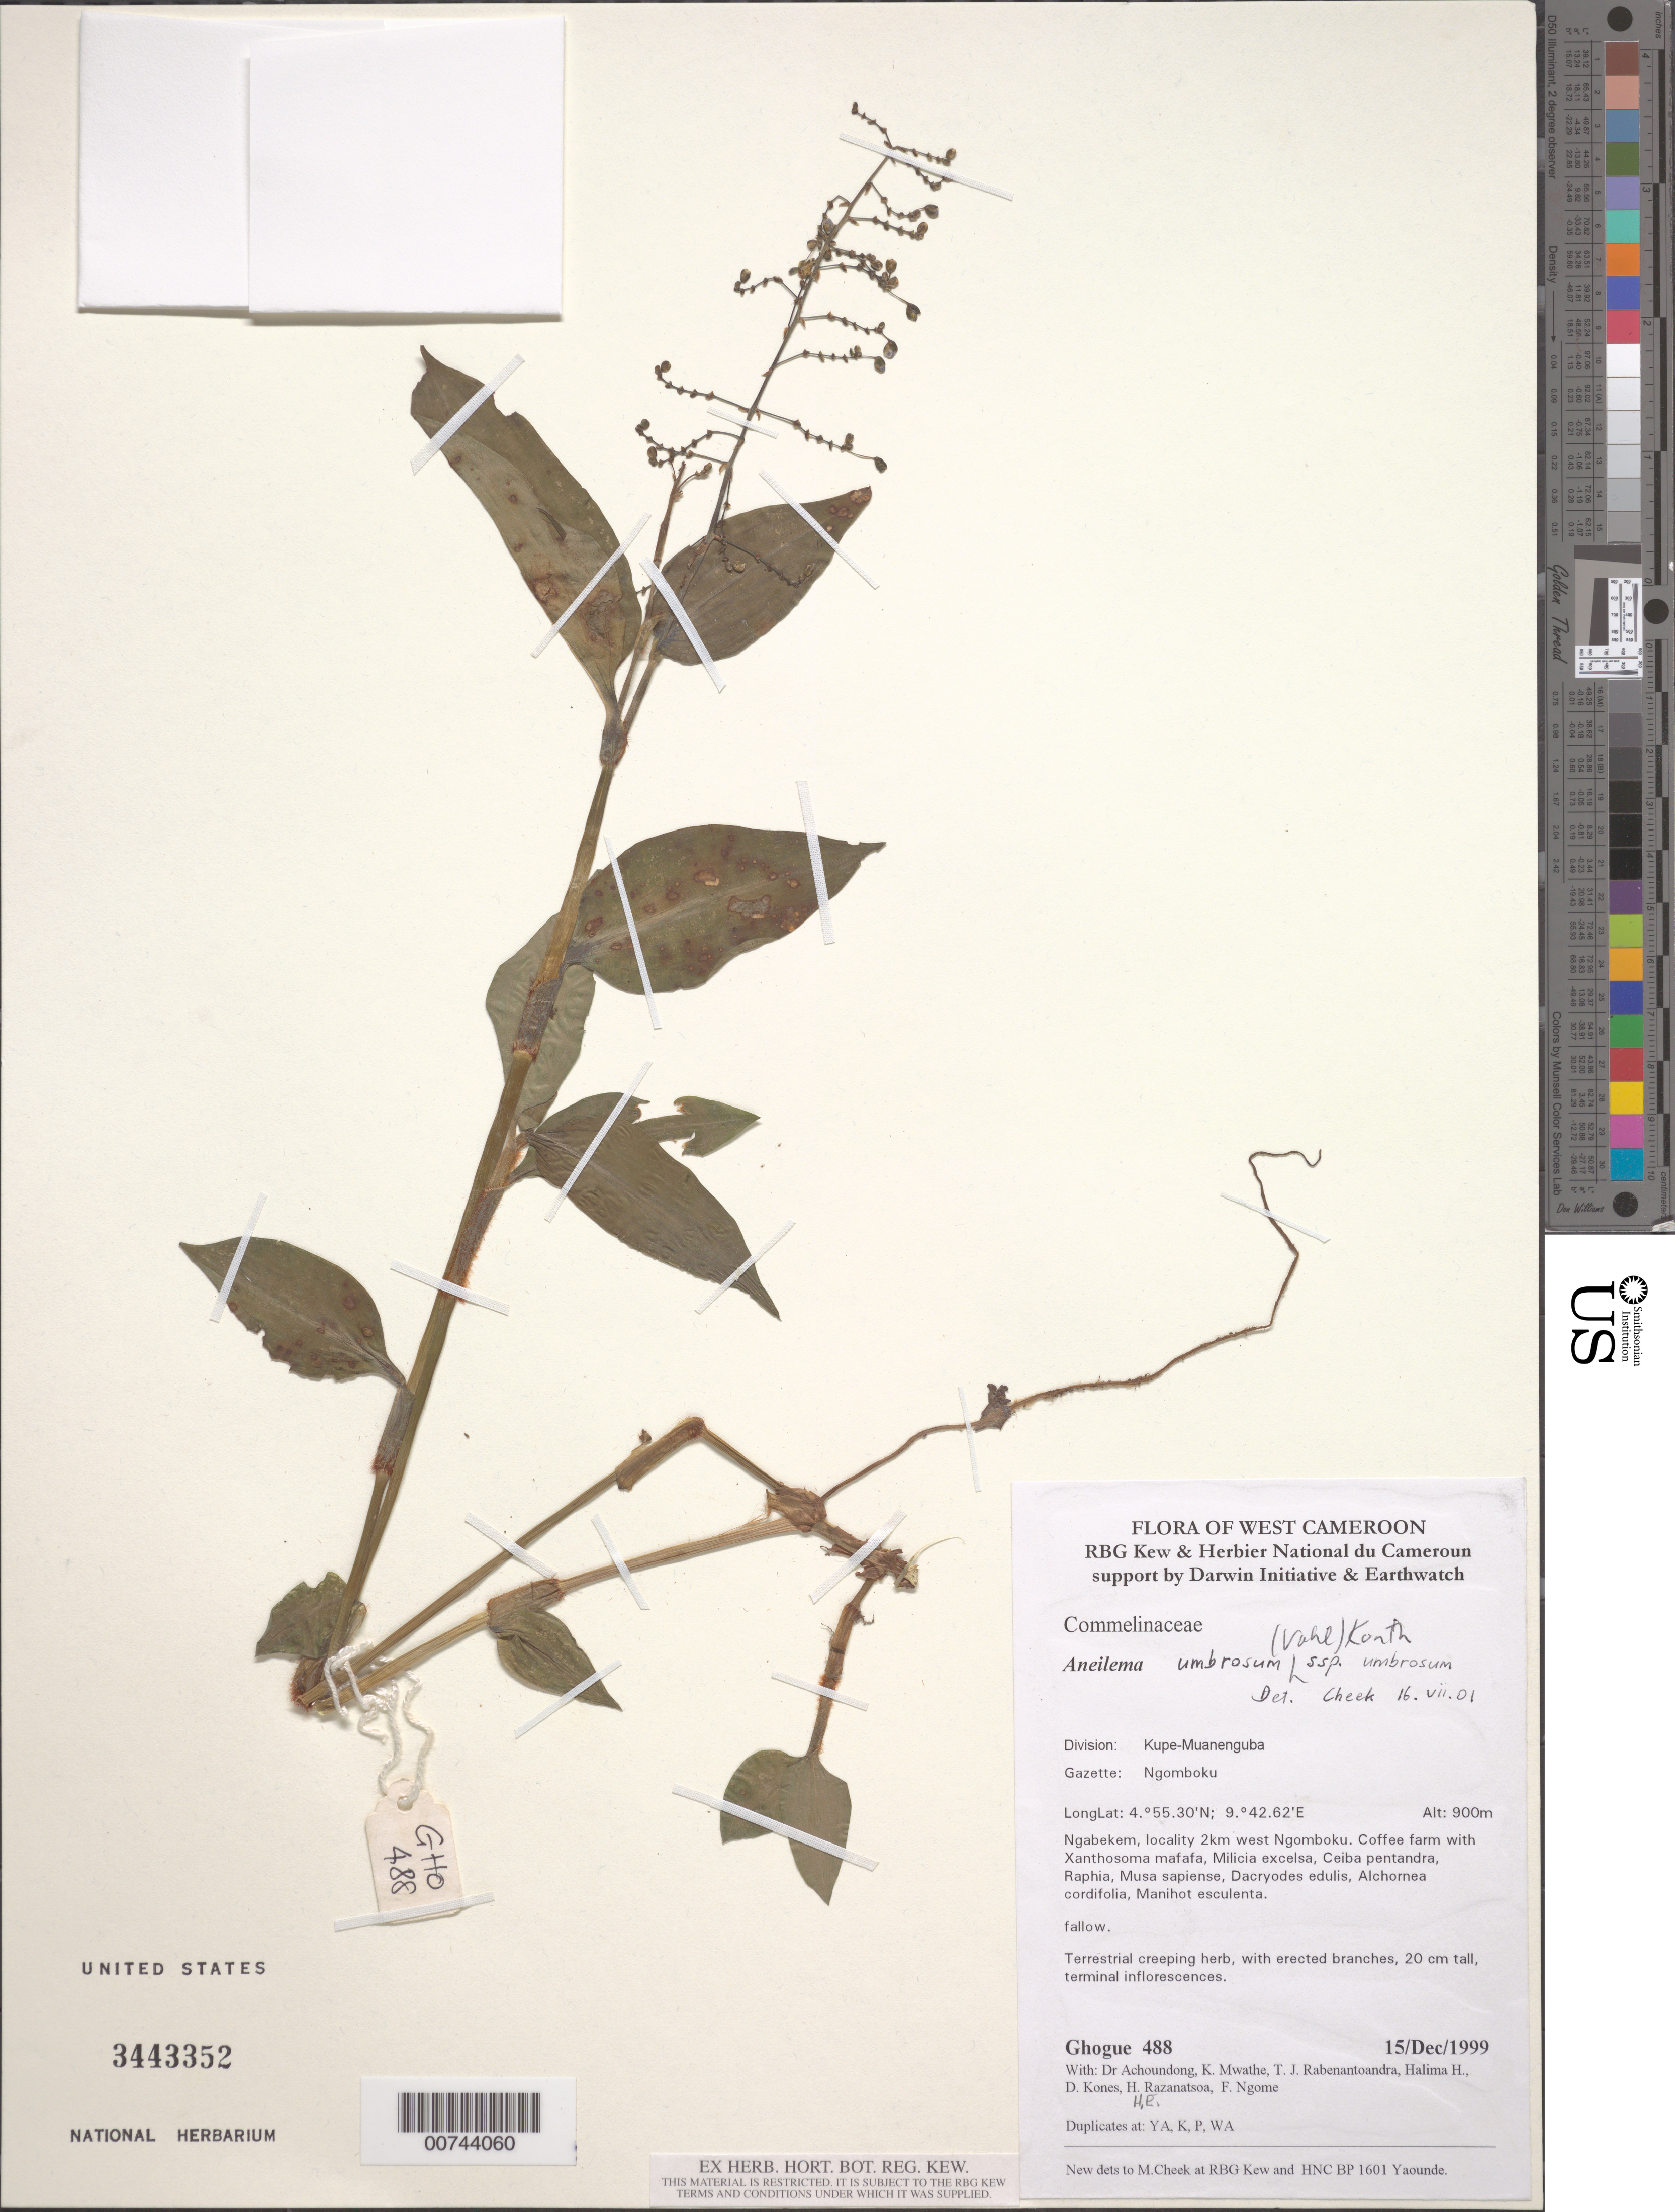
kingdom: Plantae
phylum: Tracheophyta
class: Liliopsida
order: Commelinales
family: Commelinaceae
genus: Aneilema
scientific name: Aneilema umbrosum subsp. umbrosum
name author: (Vahl) Kunth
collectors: -- Ghogue, G. Achoundong, K. Mwathe, T. Rabenantoandra, H. Halima, D. Kones, F. Ngome & H. Razanatsoa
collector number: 488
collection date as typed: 15 Dec 1999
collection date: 1999-12-15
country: Cameroon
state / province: Sud-Ouest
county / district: Kupe-Muanenguba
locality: Ngabekem, W of Ngomboku.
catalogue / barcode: US 3443352